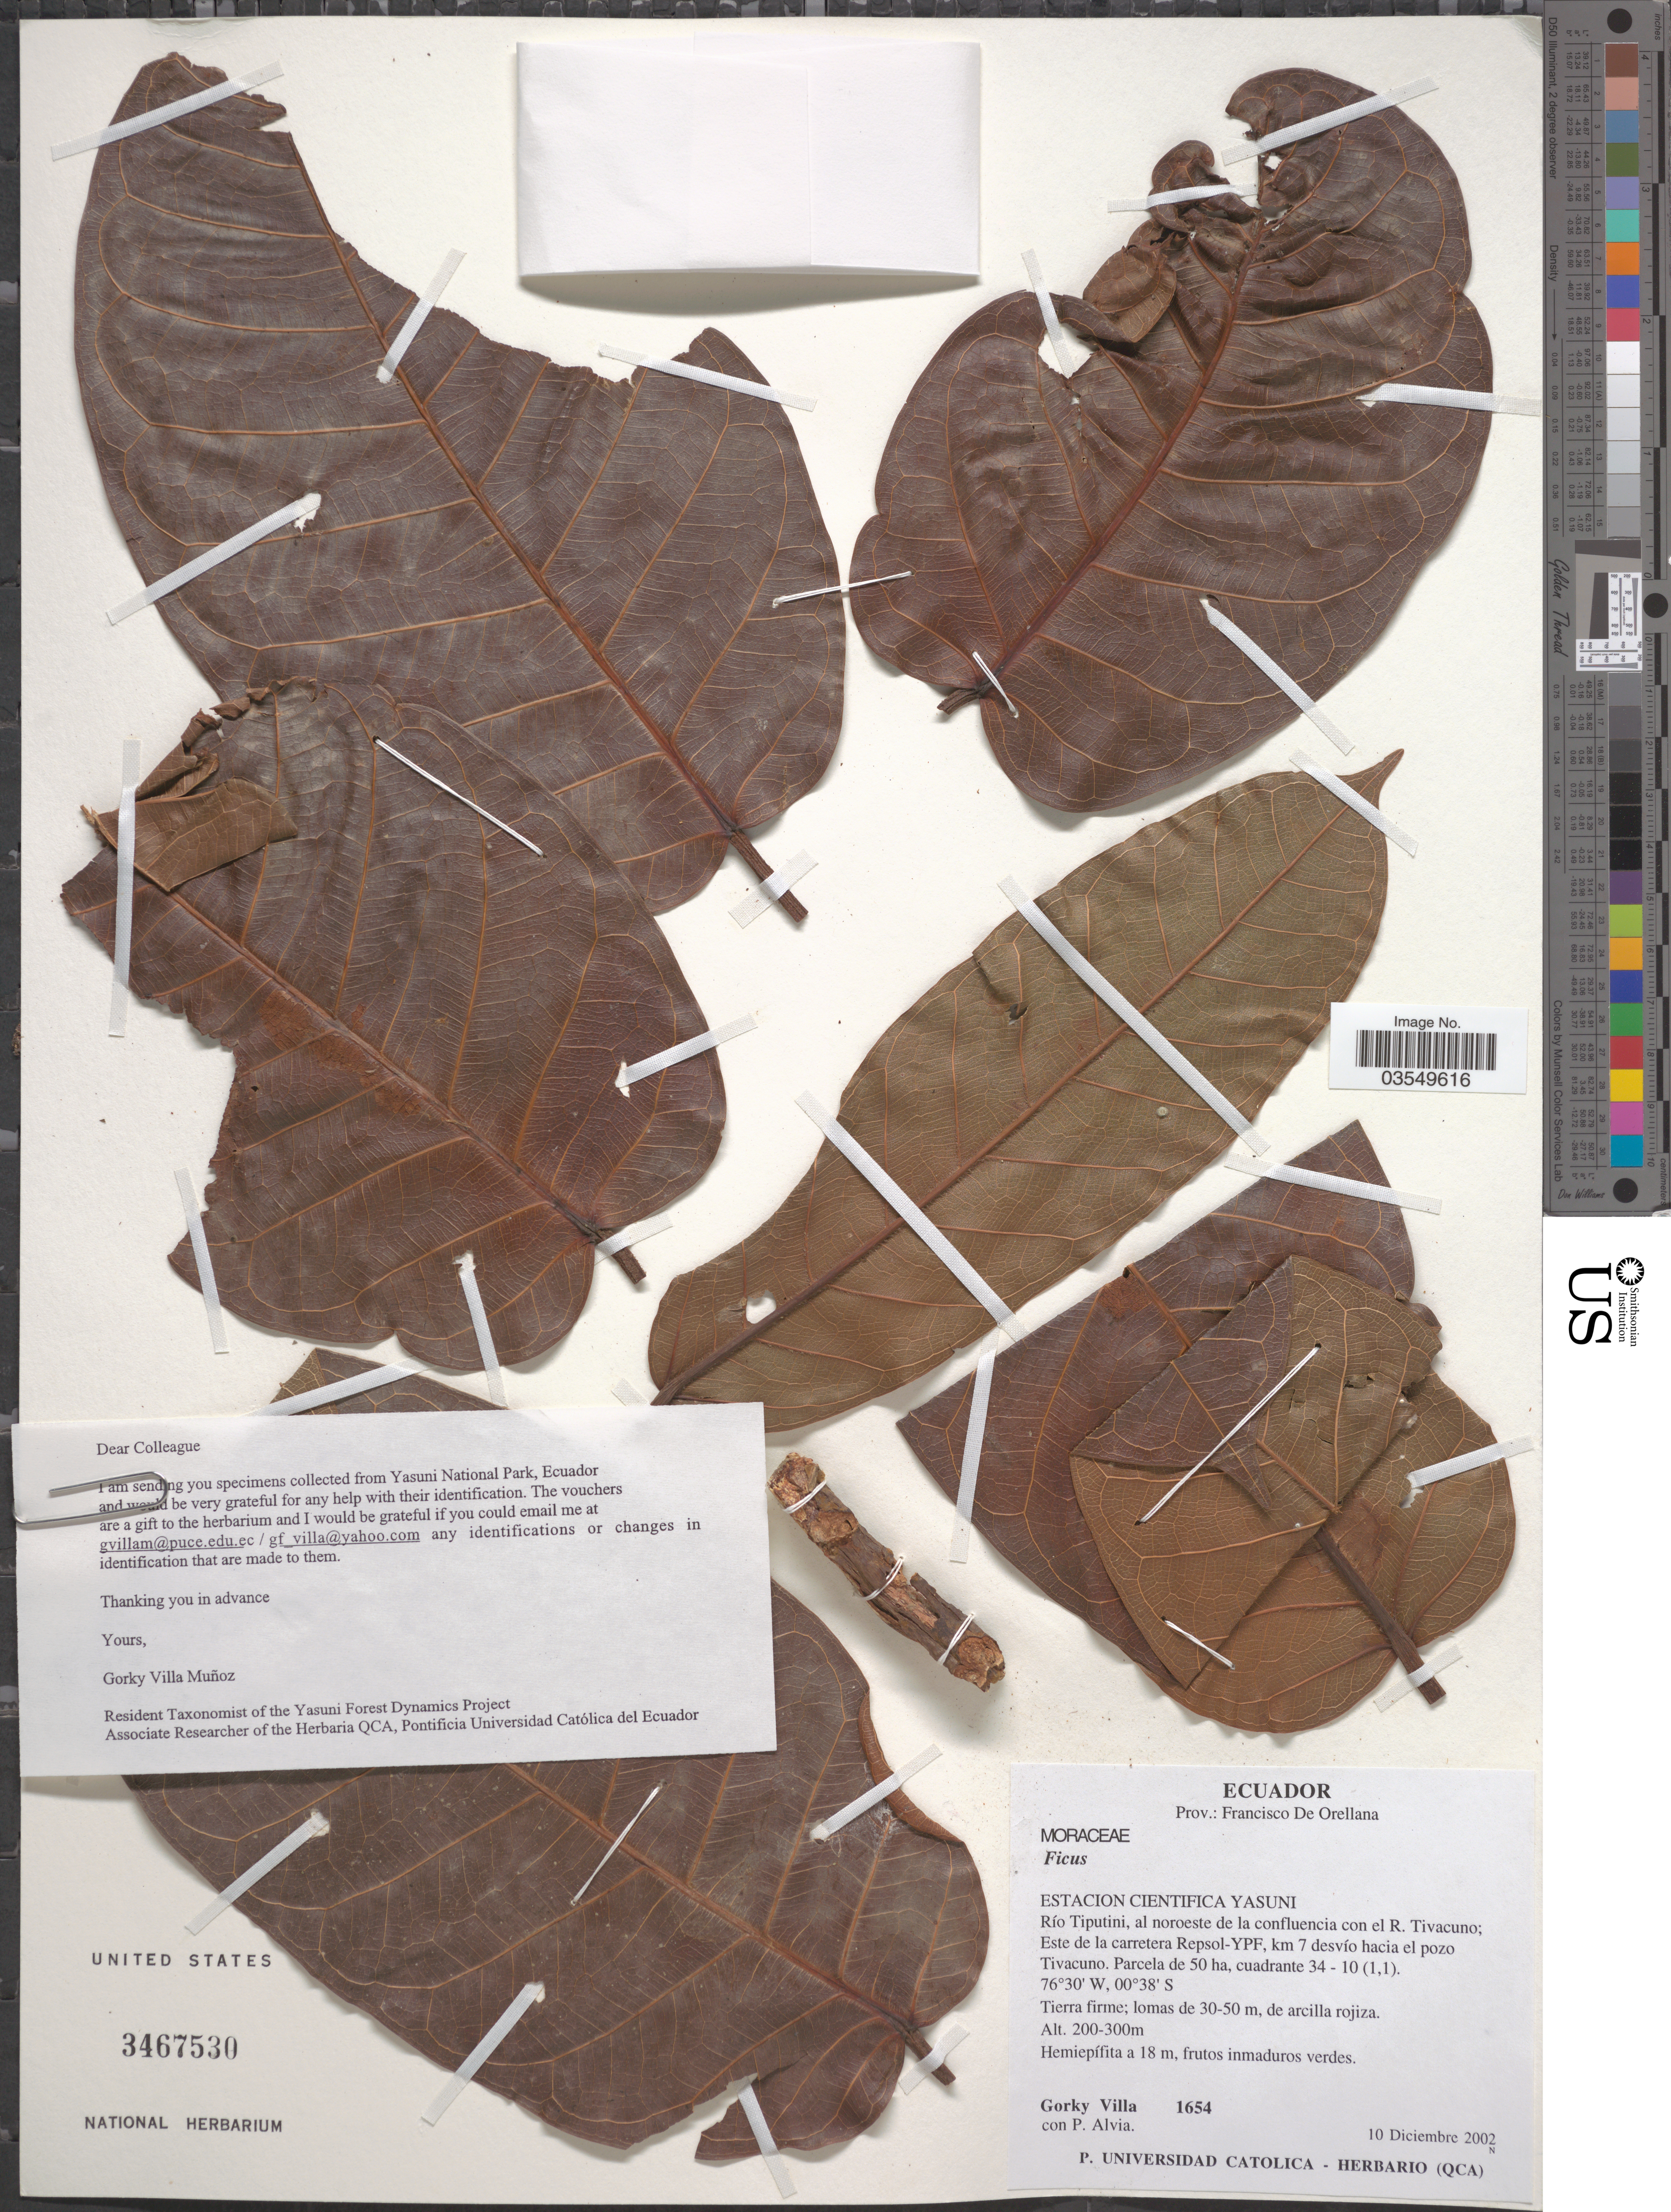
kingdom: Plantae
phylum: Tracheophyta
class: Magnoliopsida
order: Rosales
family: Moraceae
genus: Ficus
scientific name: Ficus sp.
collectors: G. Villa & P. Alvia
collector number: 1654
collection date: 2002-12-10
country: Ecuador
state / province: Orellana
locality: Prov.: Francisco de Orellana. Estacion Cientifica Yasuni. Río Tiputini, al noroeste de la confleuncia con el R. Tivacuno; Este de la carretera Repsol-YPF, km 7 desvío hacia el pozo Tivacuno.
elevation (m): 200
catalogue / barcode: US 3467530